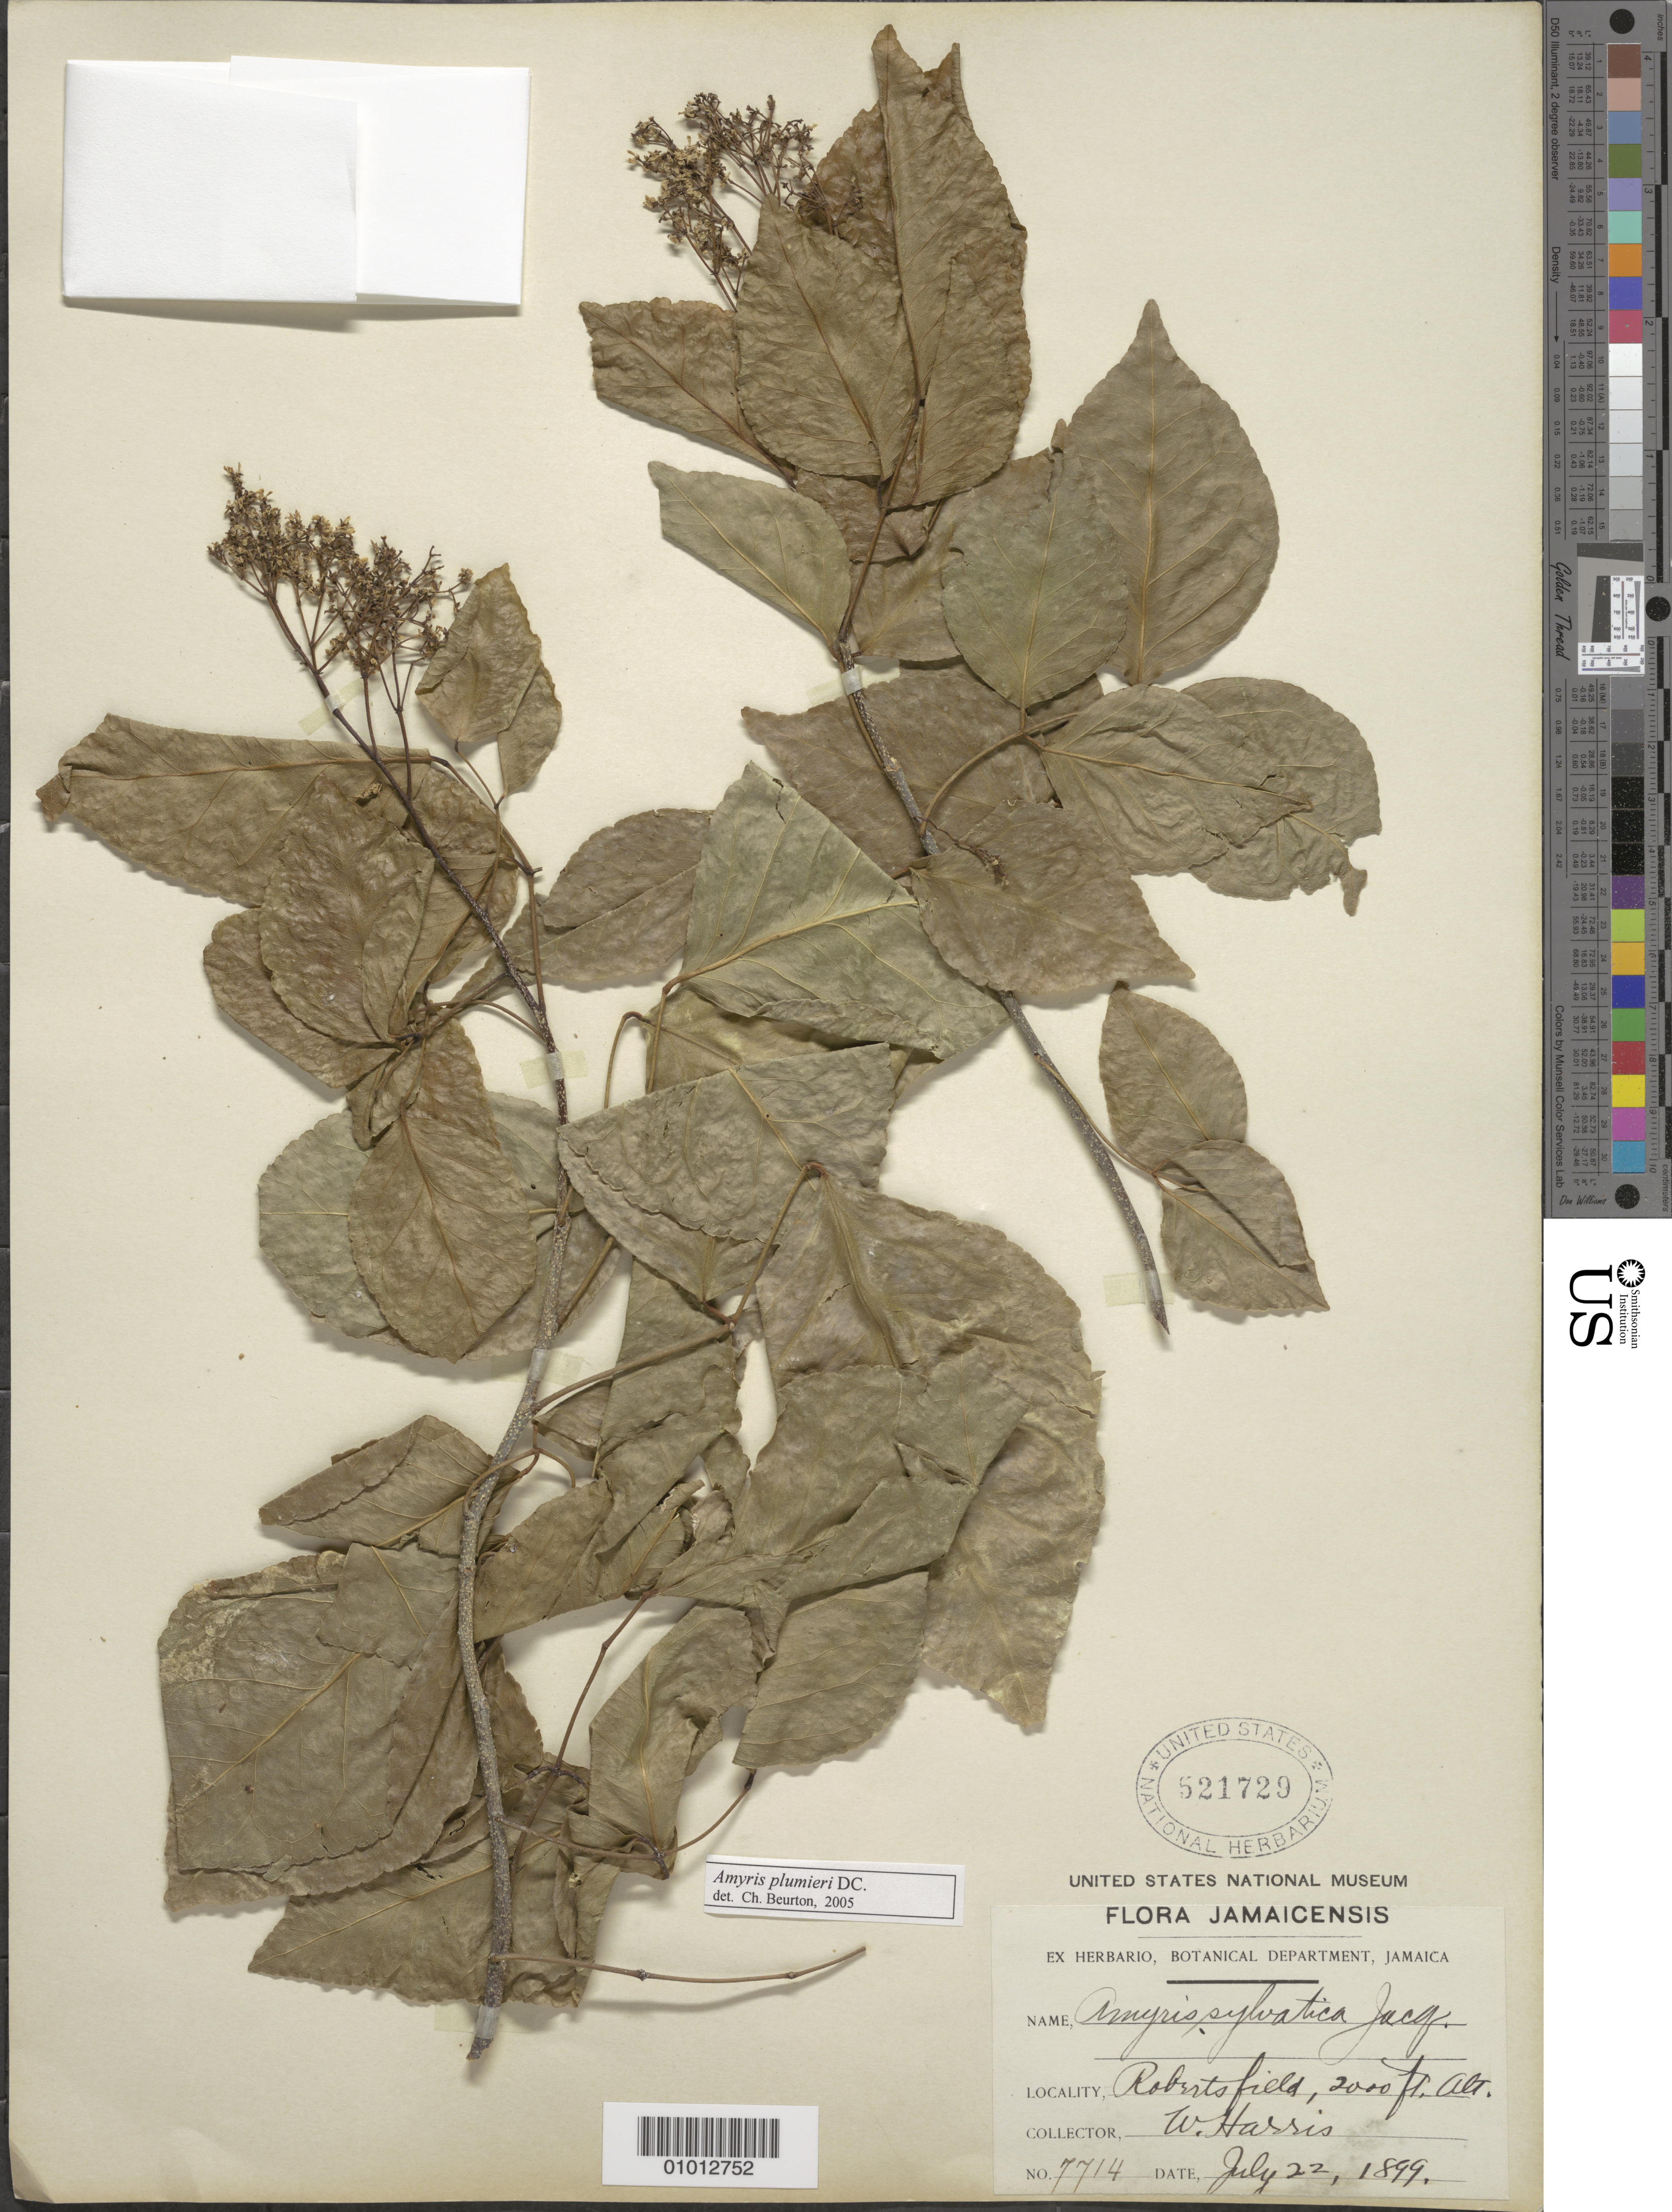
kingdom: Plantae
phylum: Tracheophyta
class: Magnoliopsida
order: Sapindales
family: Rutaceae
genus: Amyris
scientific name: Amyris plumieri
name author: DC.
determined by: Beurton, C.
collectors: W. Harris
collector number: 7714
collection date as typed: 22 Jul 1899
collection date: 1899-07-22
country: Jamaica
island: Jamaica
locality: Robertsfield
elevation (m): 610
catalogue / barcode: US 521729